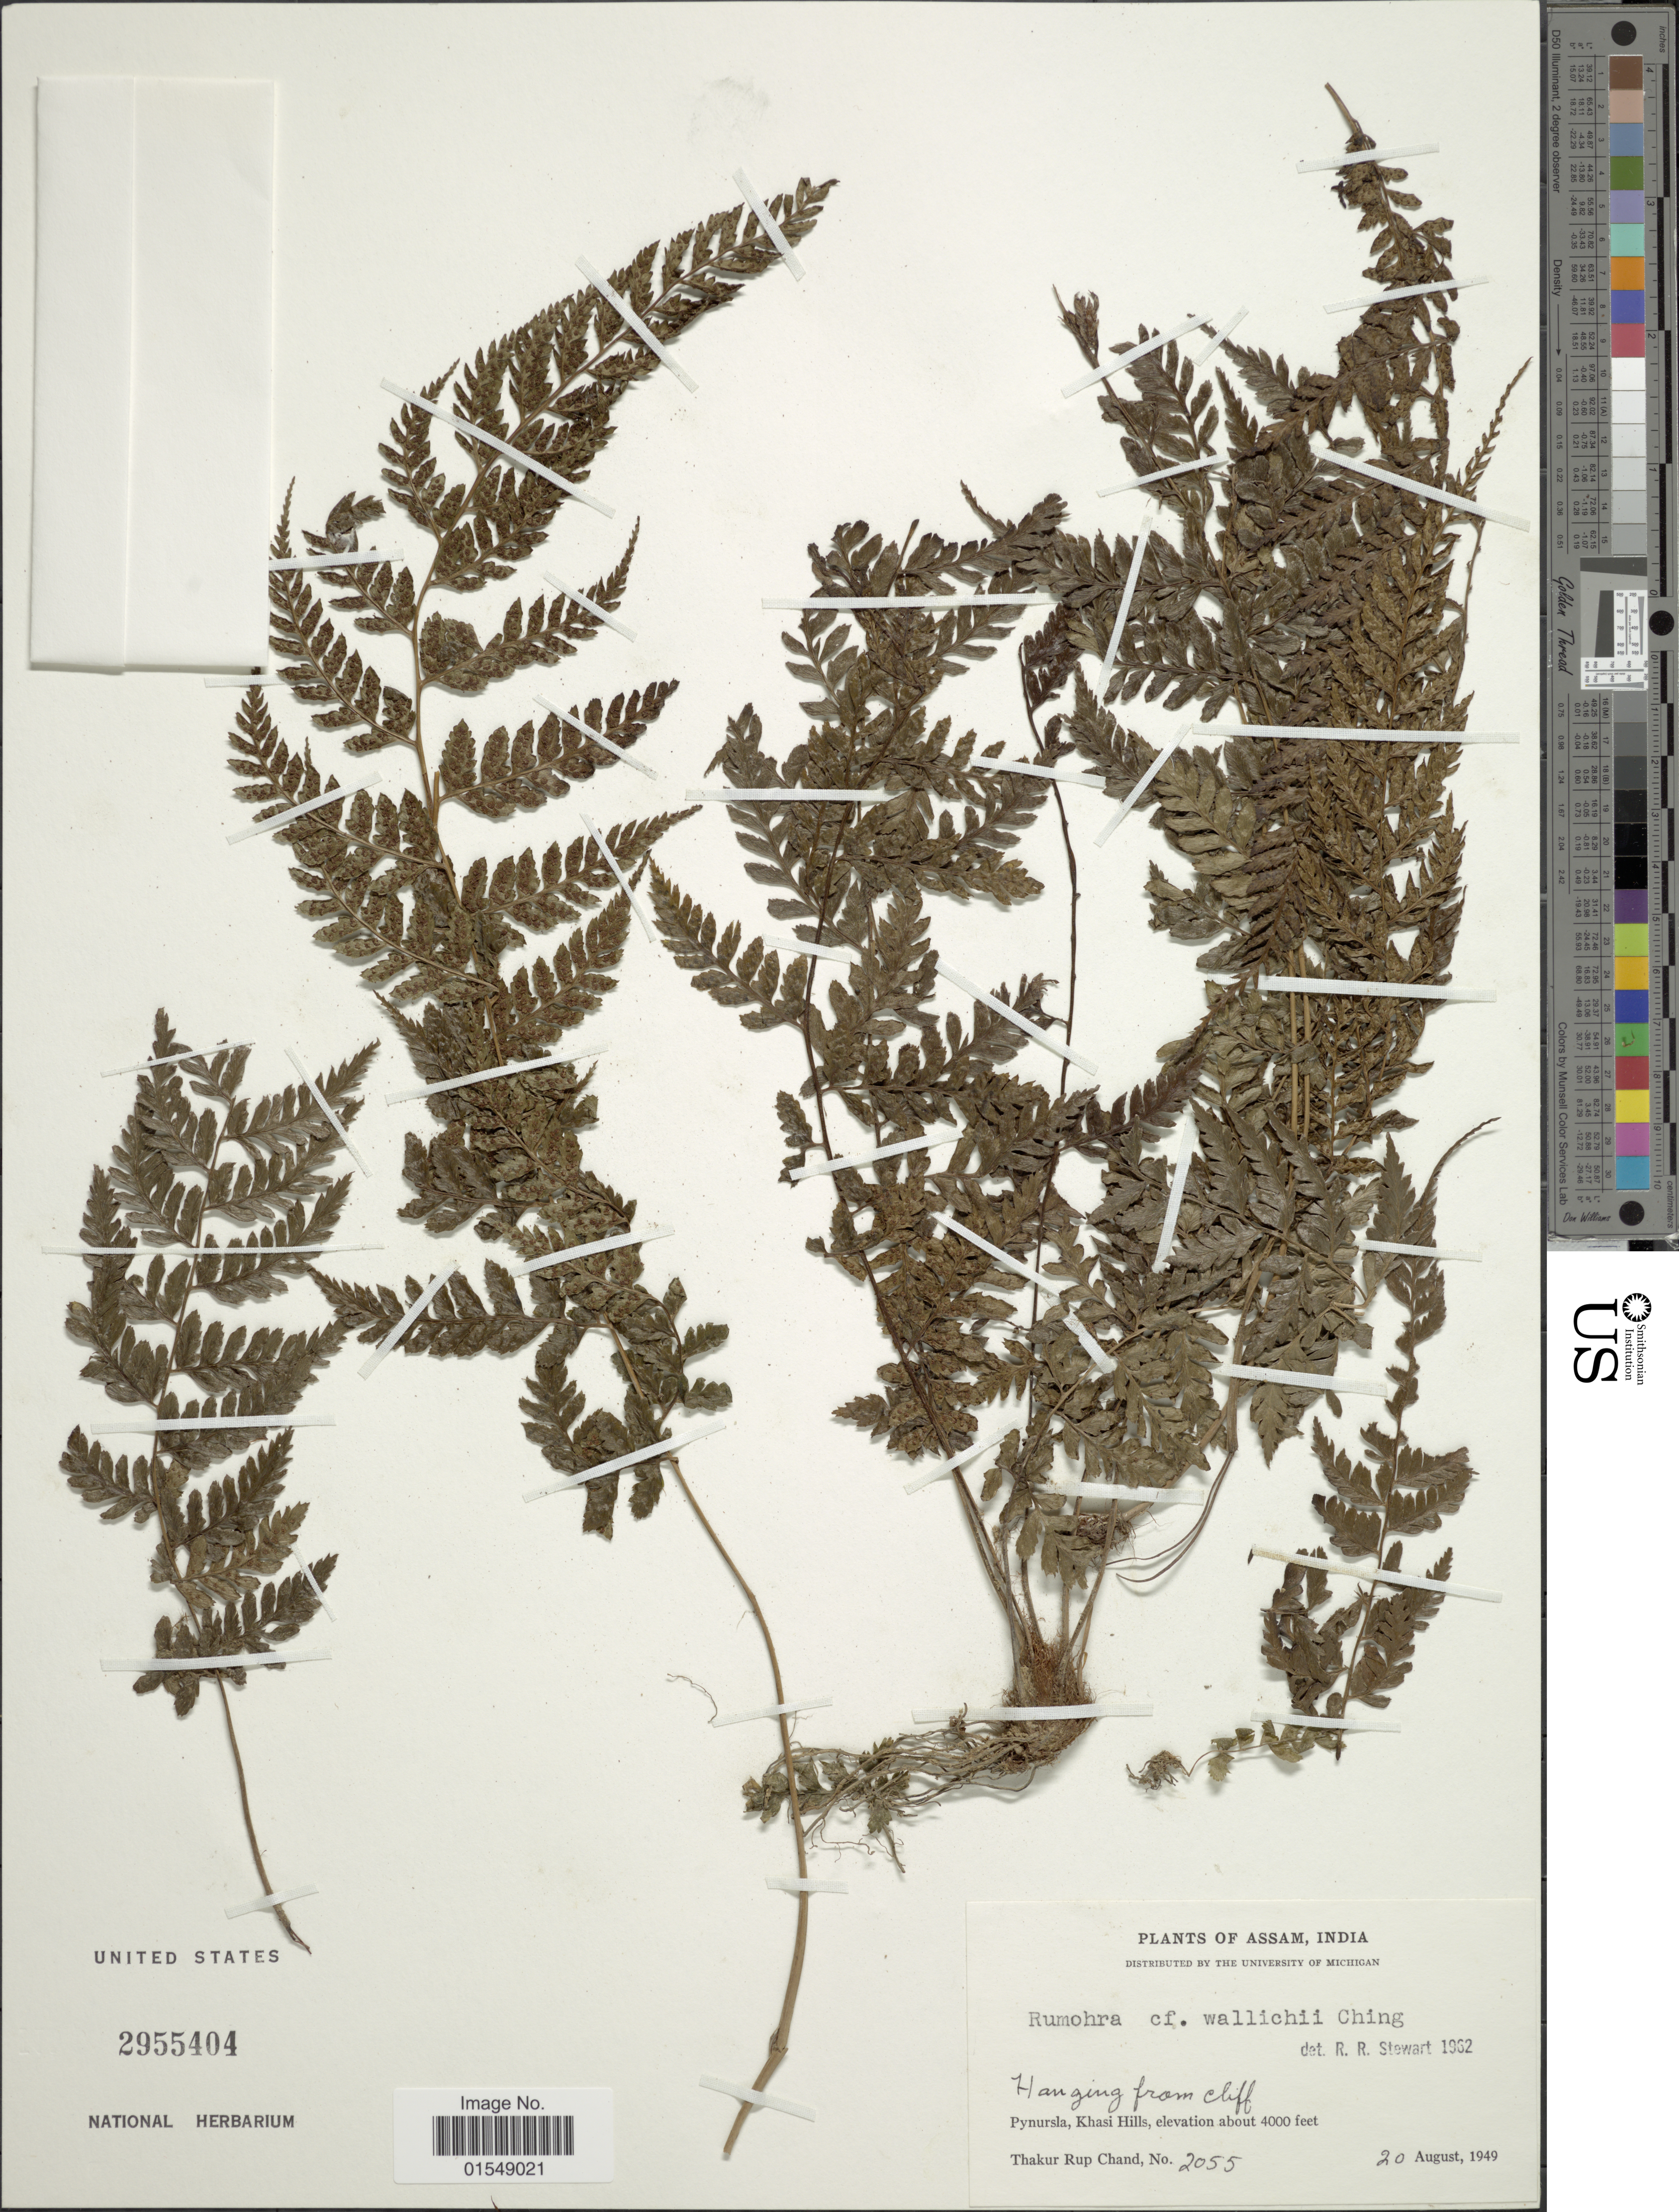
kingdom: Plantae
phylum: Tracheophyta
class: Polypodiopsida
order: Polypodiales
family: Dryopteridaceae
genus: Arachniodes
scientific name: Arachniodes coniifolia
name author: (T. Moore) Ching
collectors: T. R. Chand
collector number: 2055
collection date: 1949-08-20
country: India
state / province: Meghalaya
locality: Hanging from cliff, Pynursla, Khasi Hills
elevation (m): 1219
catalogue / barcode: US 2955404